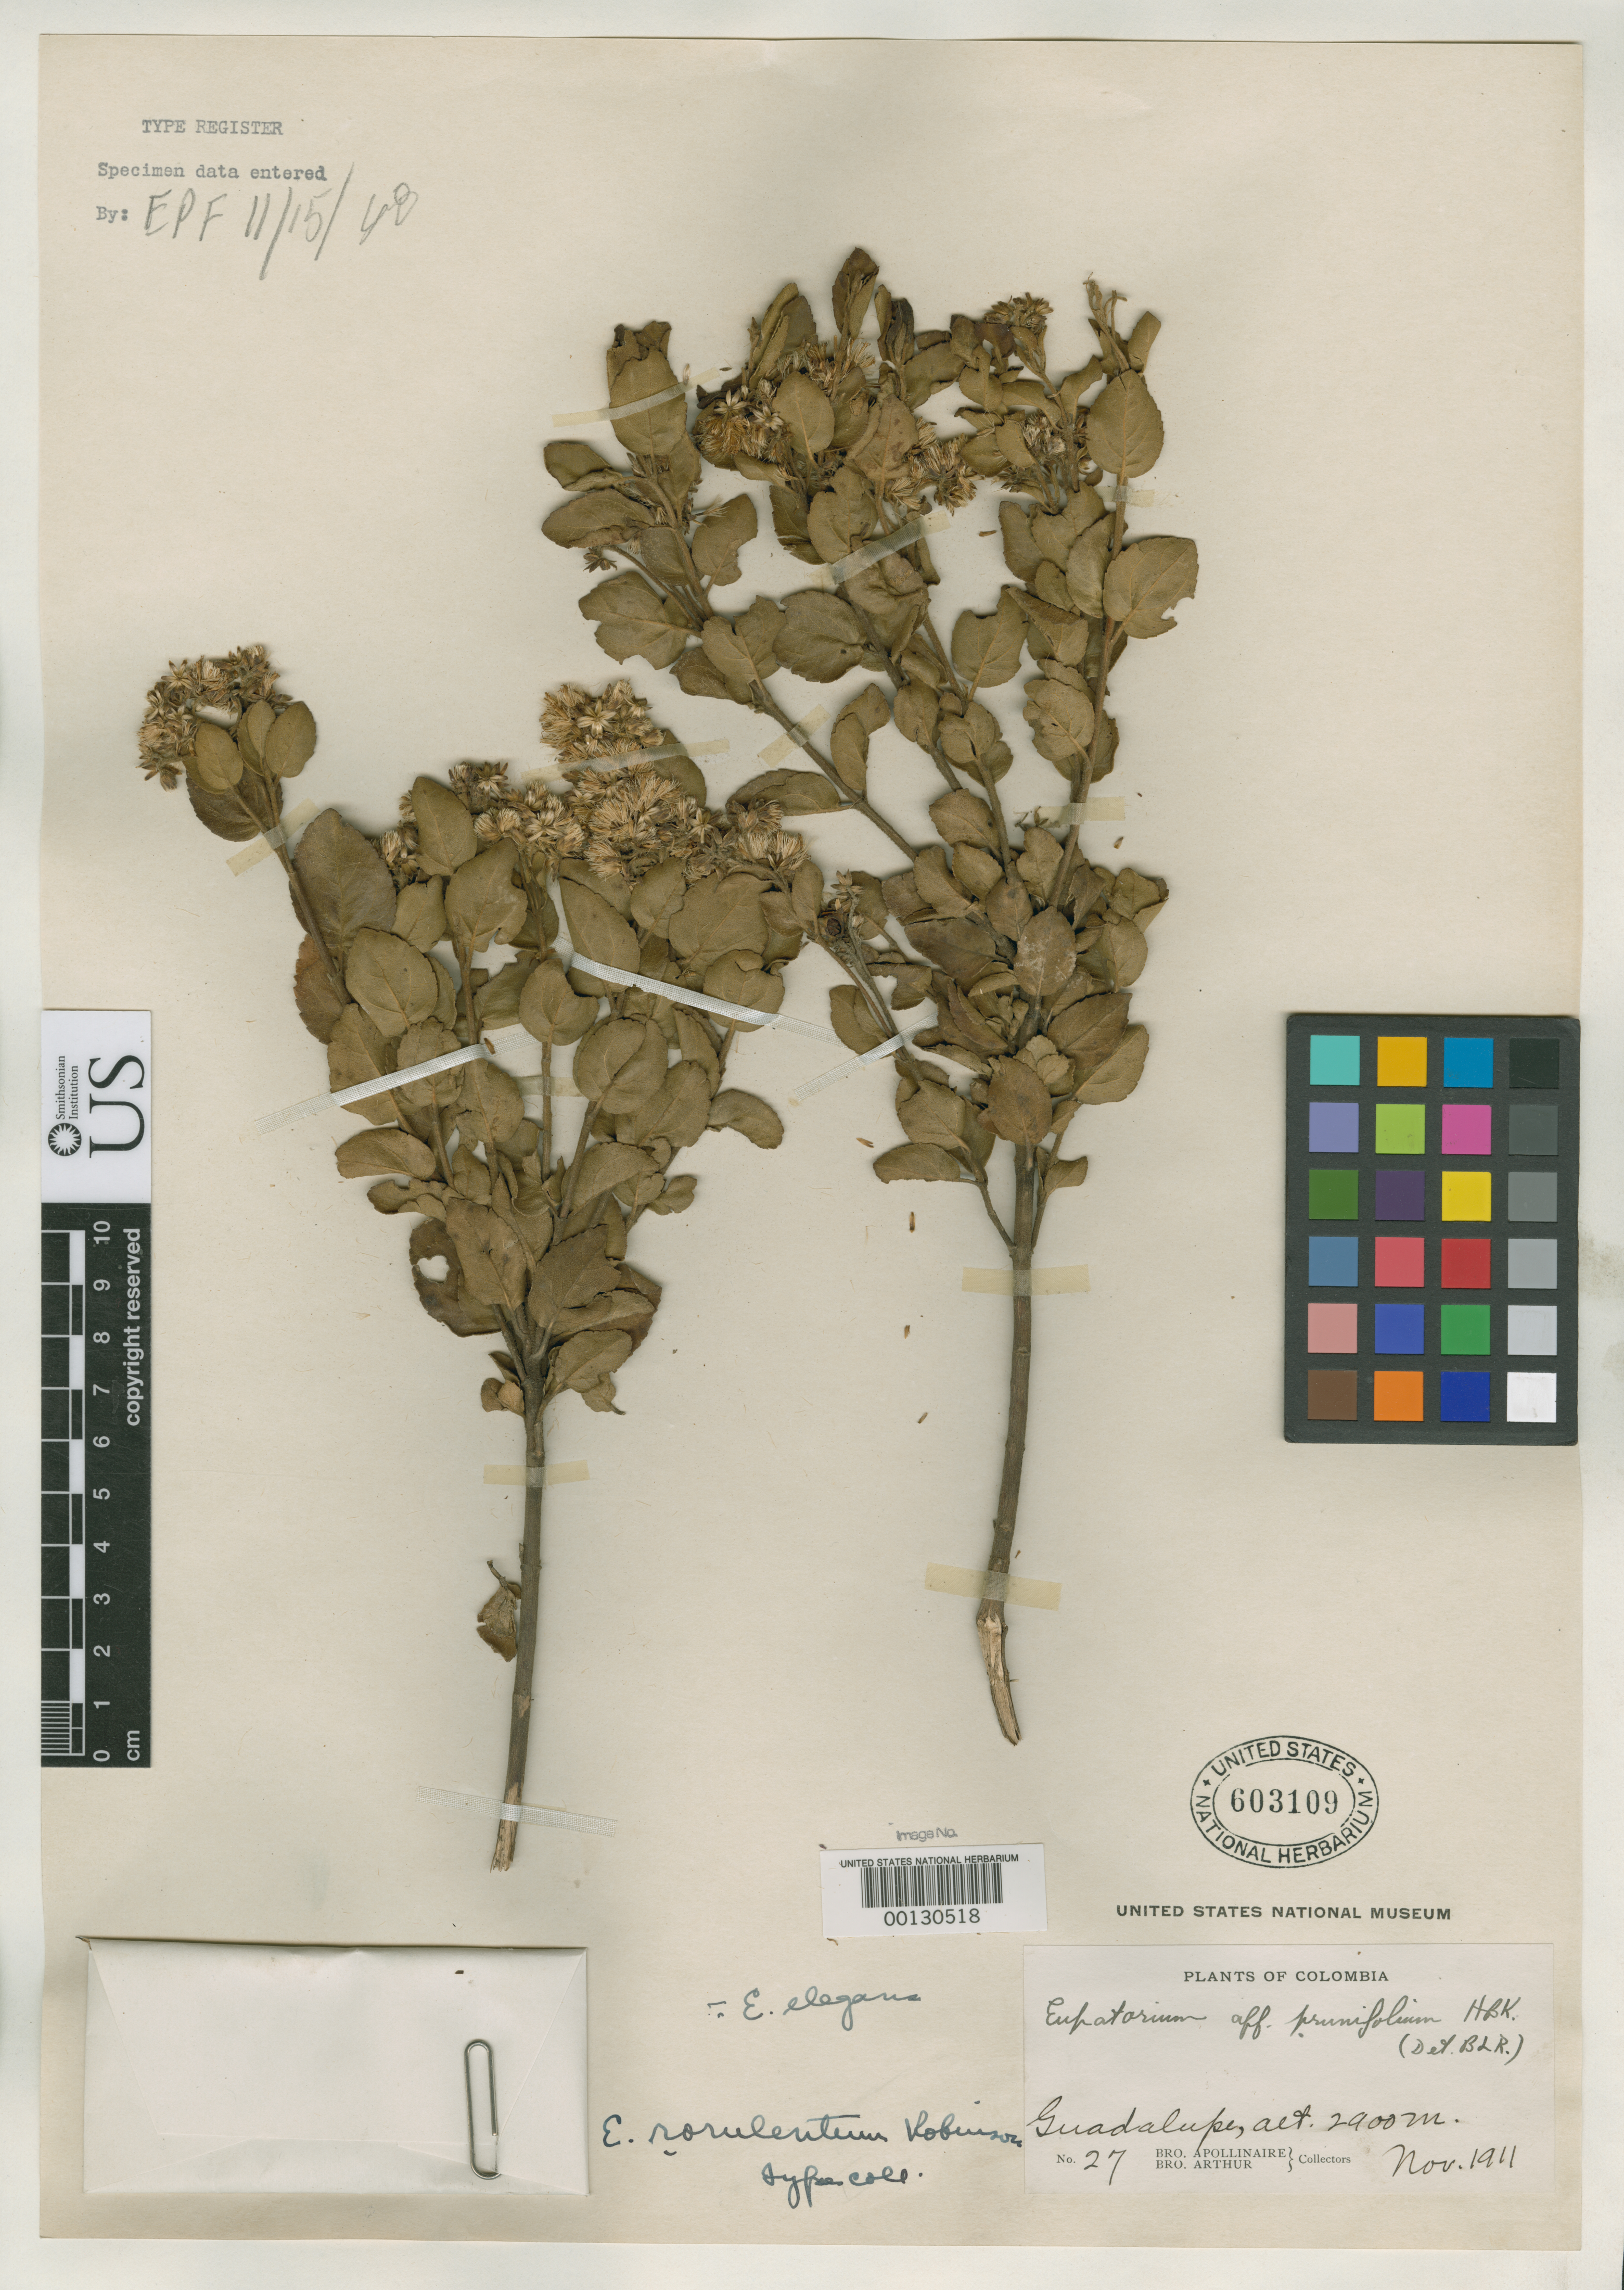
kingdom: Plantae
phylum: Tracheophyta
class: Magnoliopsida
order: Asterales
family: Asteraceae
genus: Eupatorium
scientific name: Eupatorium rorulentum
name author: B.L. Rob.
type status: Isotype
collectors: B. Apollinar Angel & Bro. Arthur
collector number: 27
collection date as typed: Nov 1911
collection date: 1911-11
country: Colombia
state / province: Cundinamarca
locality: Guadalupe.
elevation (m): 2900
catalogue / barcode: US 603109